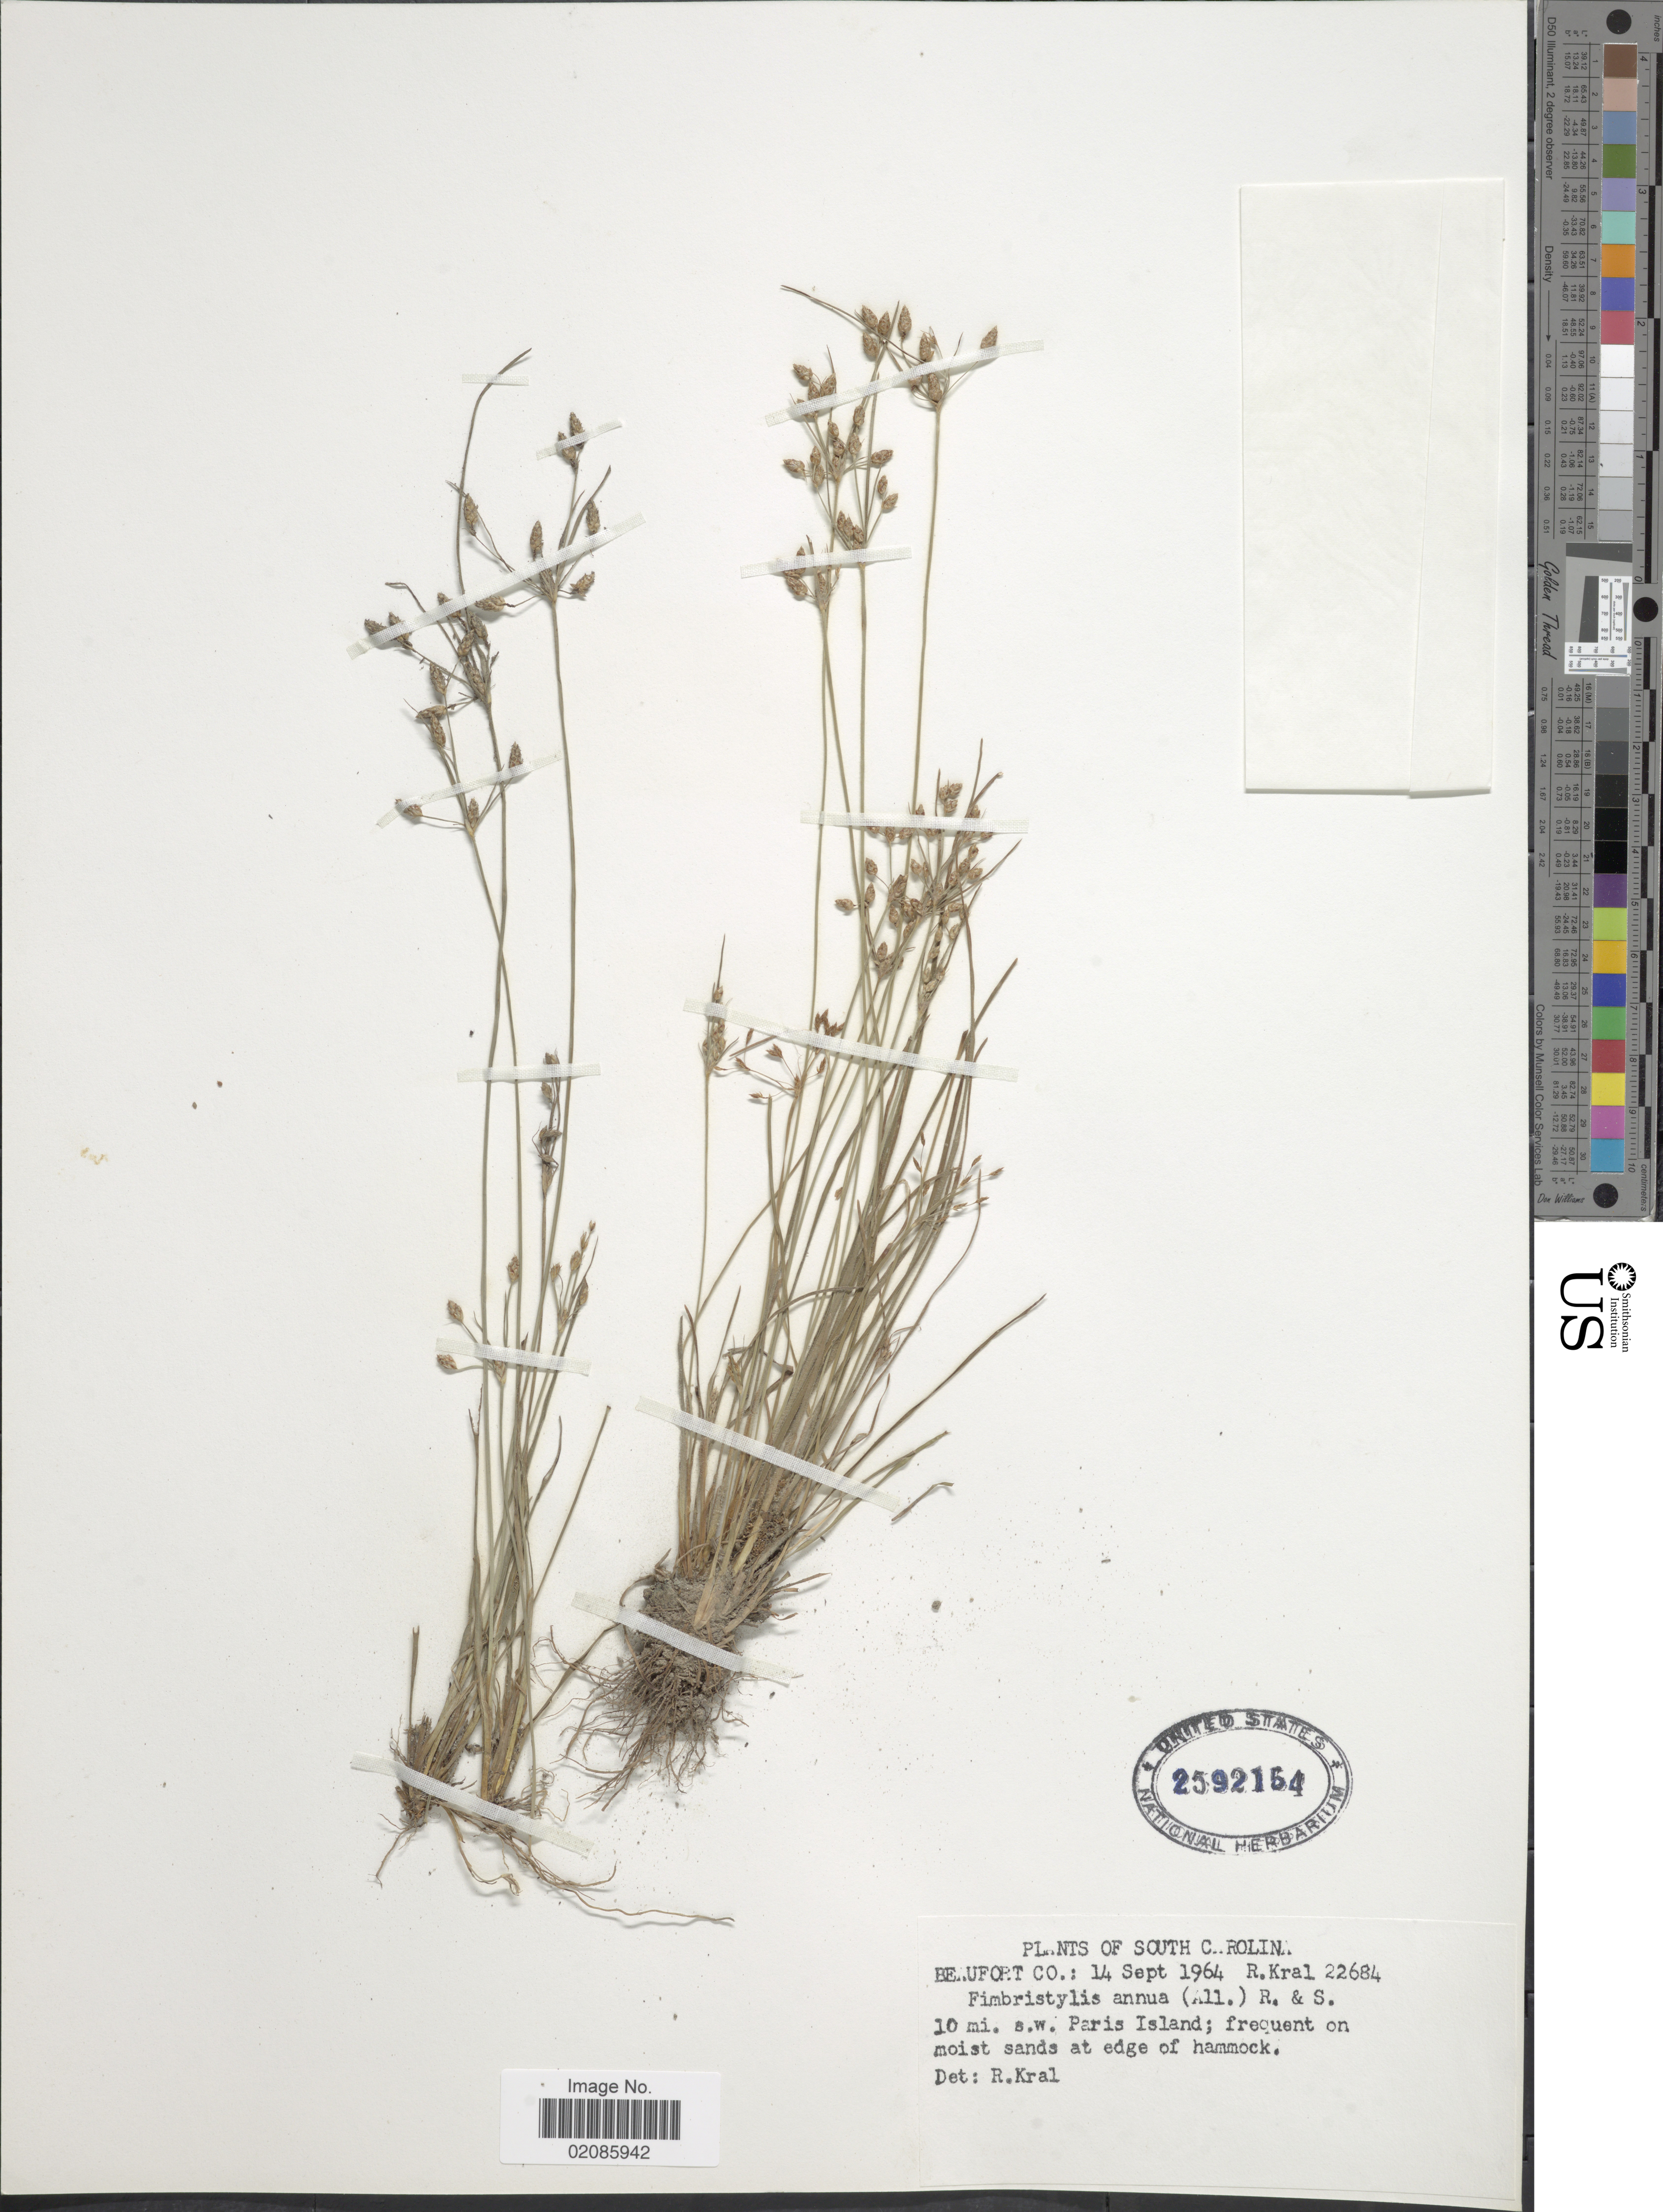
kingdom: Plantae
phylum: Tracheophyta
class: Liliopsida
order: Poales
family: Cyperaceae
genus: Fimbristylis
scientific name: Fimbristylis annua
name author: (All.) Roem. & Schult.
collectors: R. Kral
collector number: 22684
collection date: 1964-09-14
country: United States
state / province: South Carolina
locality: Beaufort Co. 10 mi. s.w. Paris Island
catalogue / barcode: US 2592154